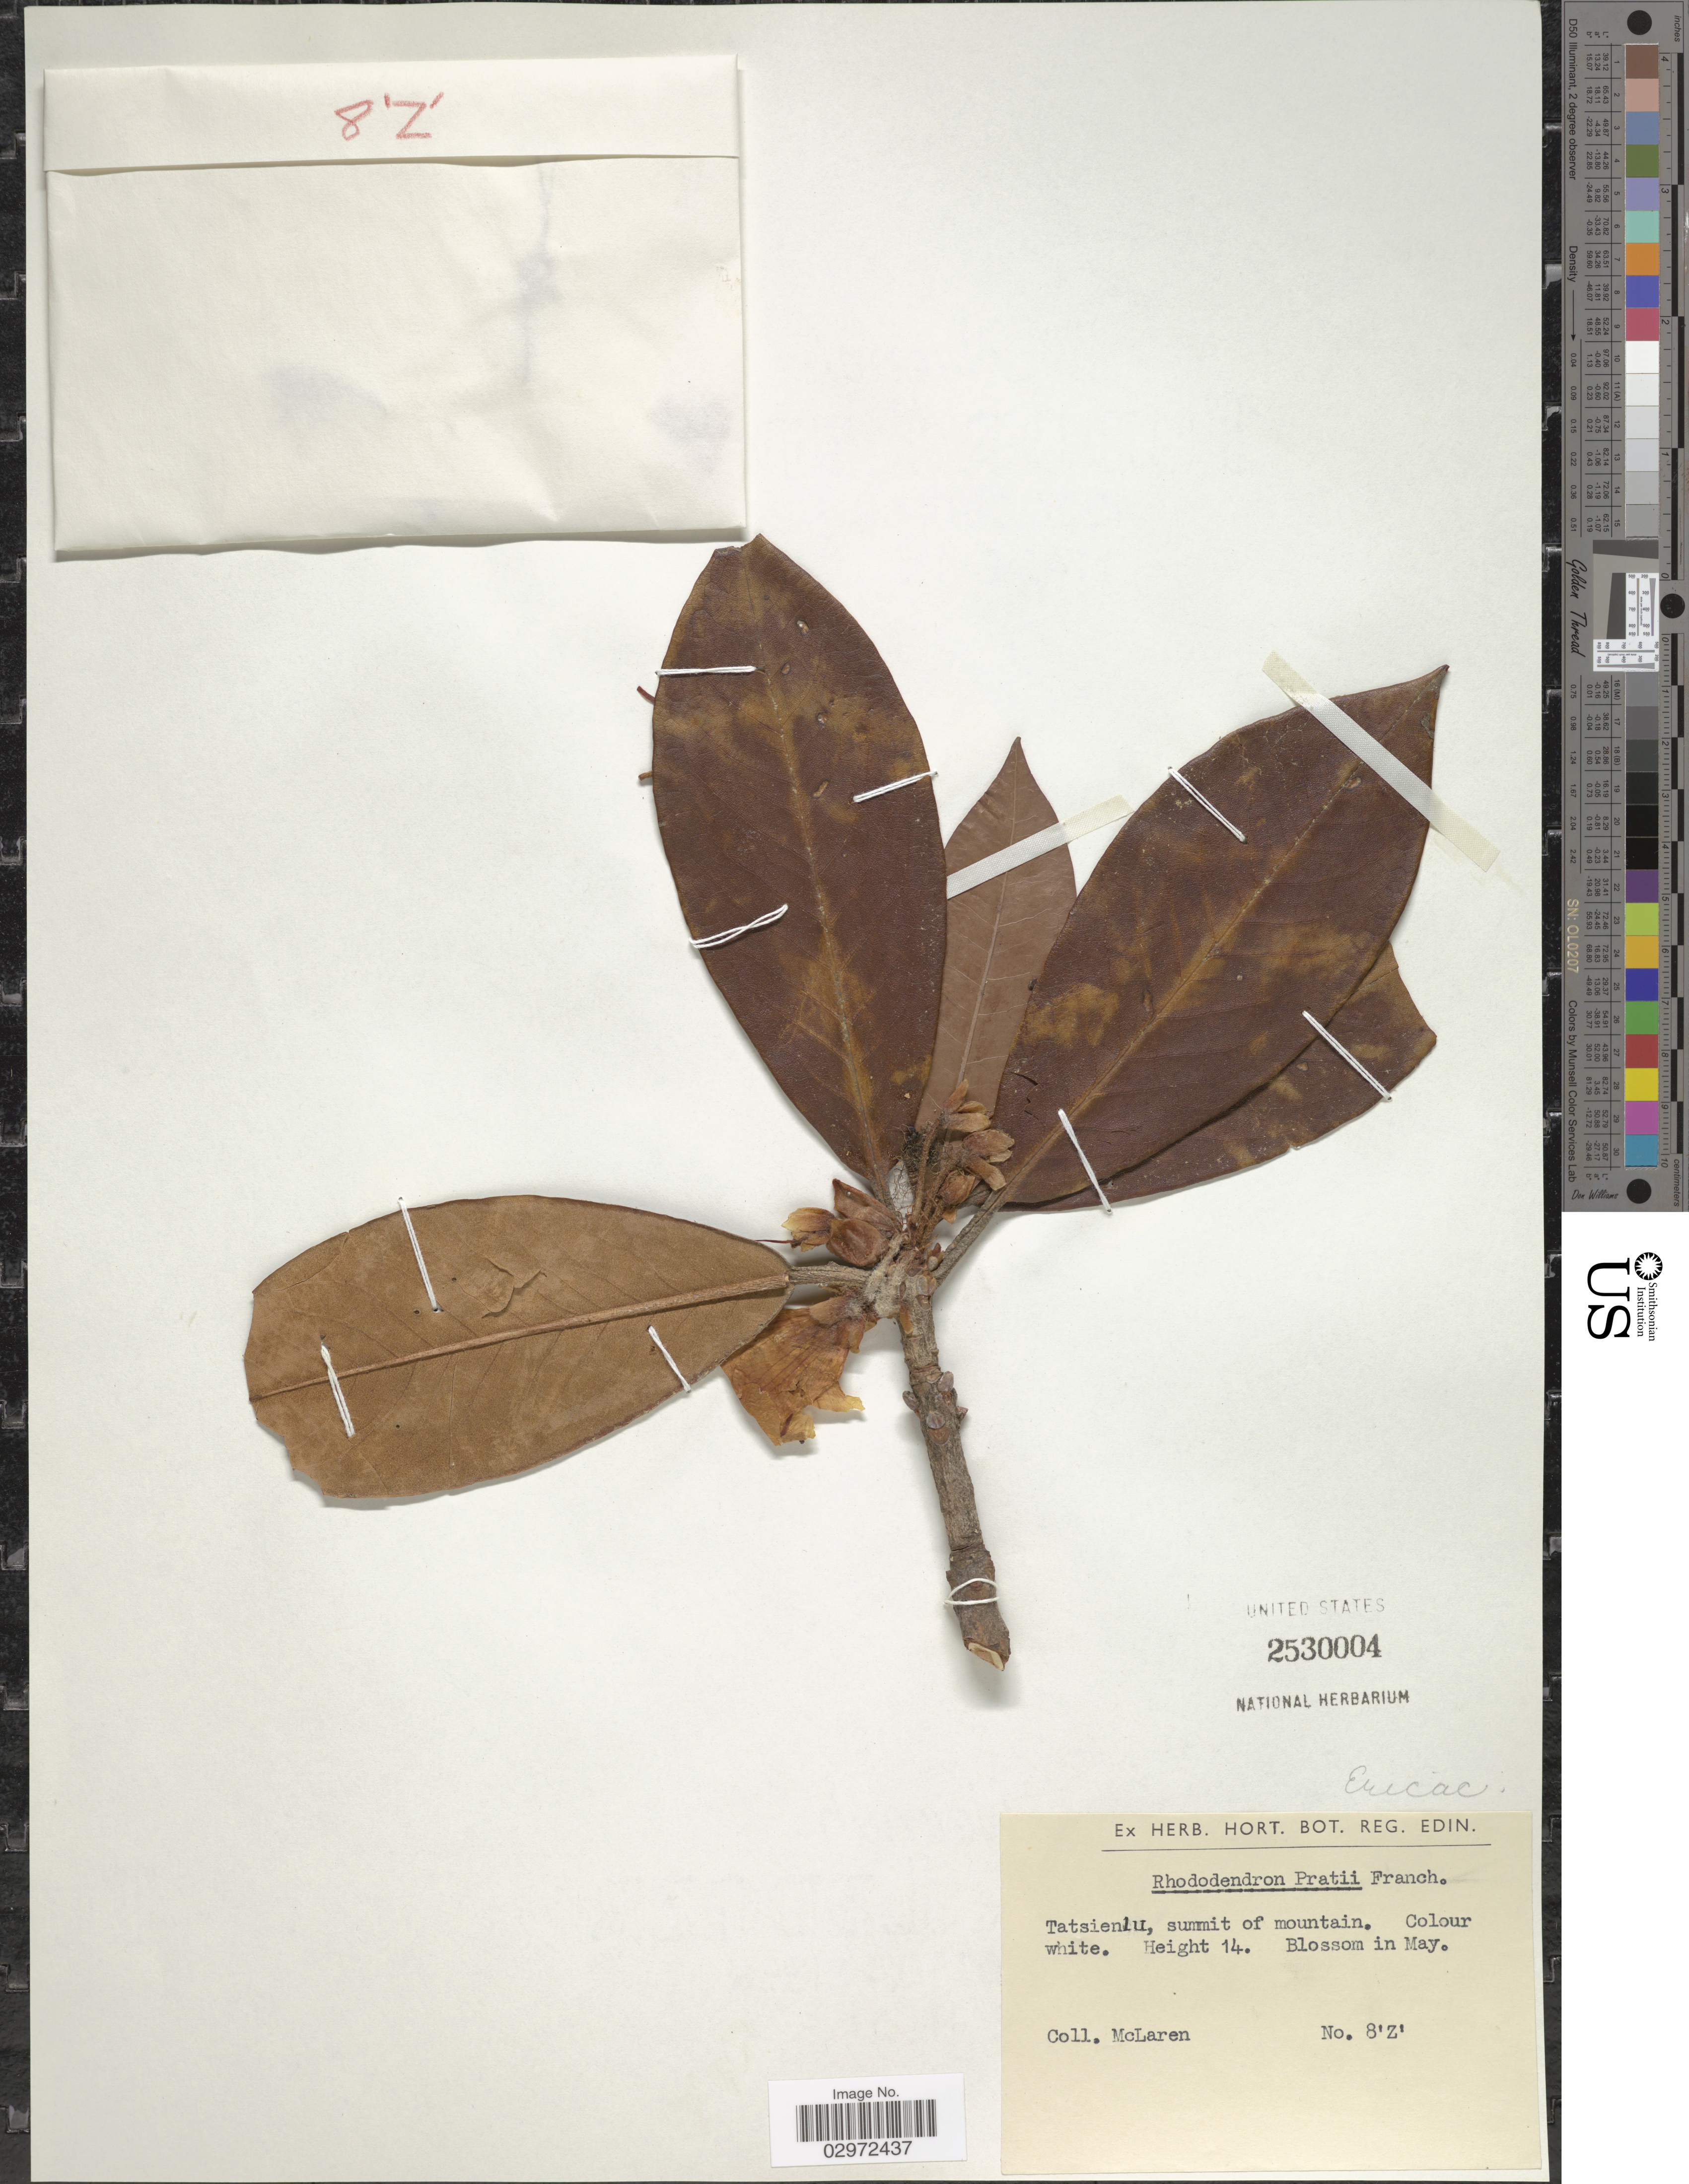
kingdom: Plantae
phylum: Tracheophyta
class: Magnoliopsida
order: Ericales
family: Ericaceae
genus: Rhododendron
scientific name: Rhododendron prattii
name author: Franch.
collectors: McLaren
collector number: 8'Z'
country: China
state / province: Sichuan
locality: Tatsienlu, summit of mountain.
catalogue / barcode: US 2530004